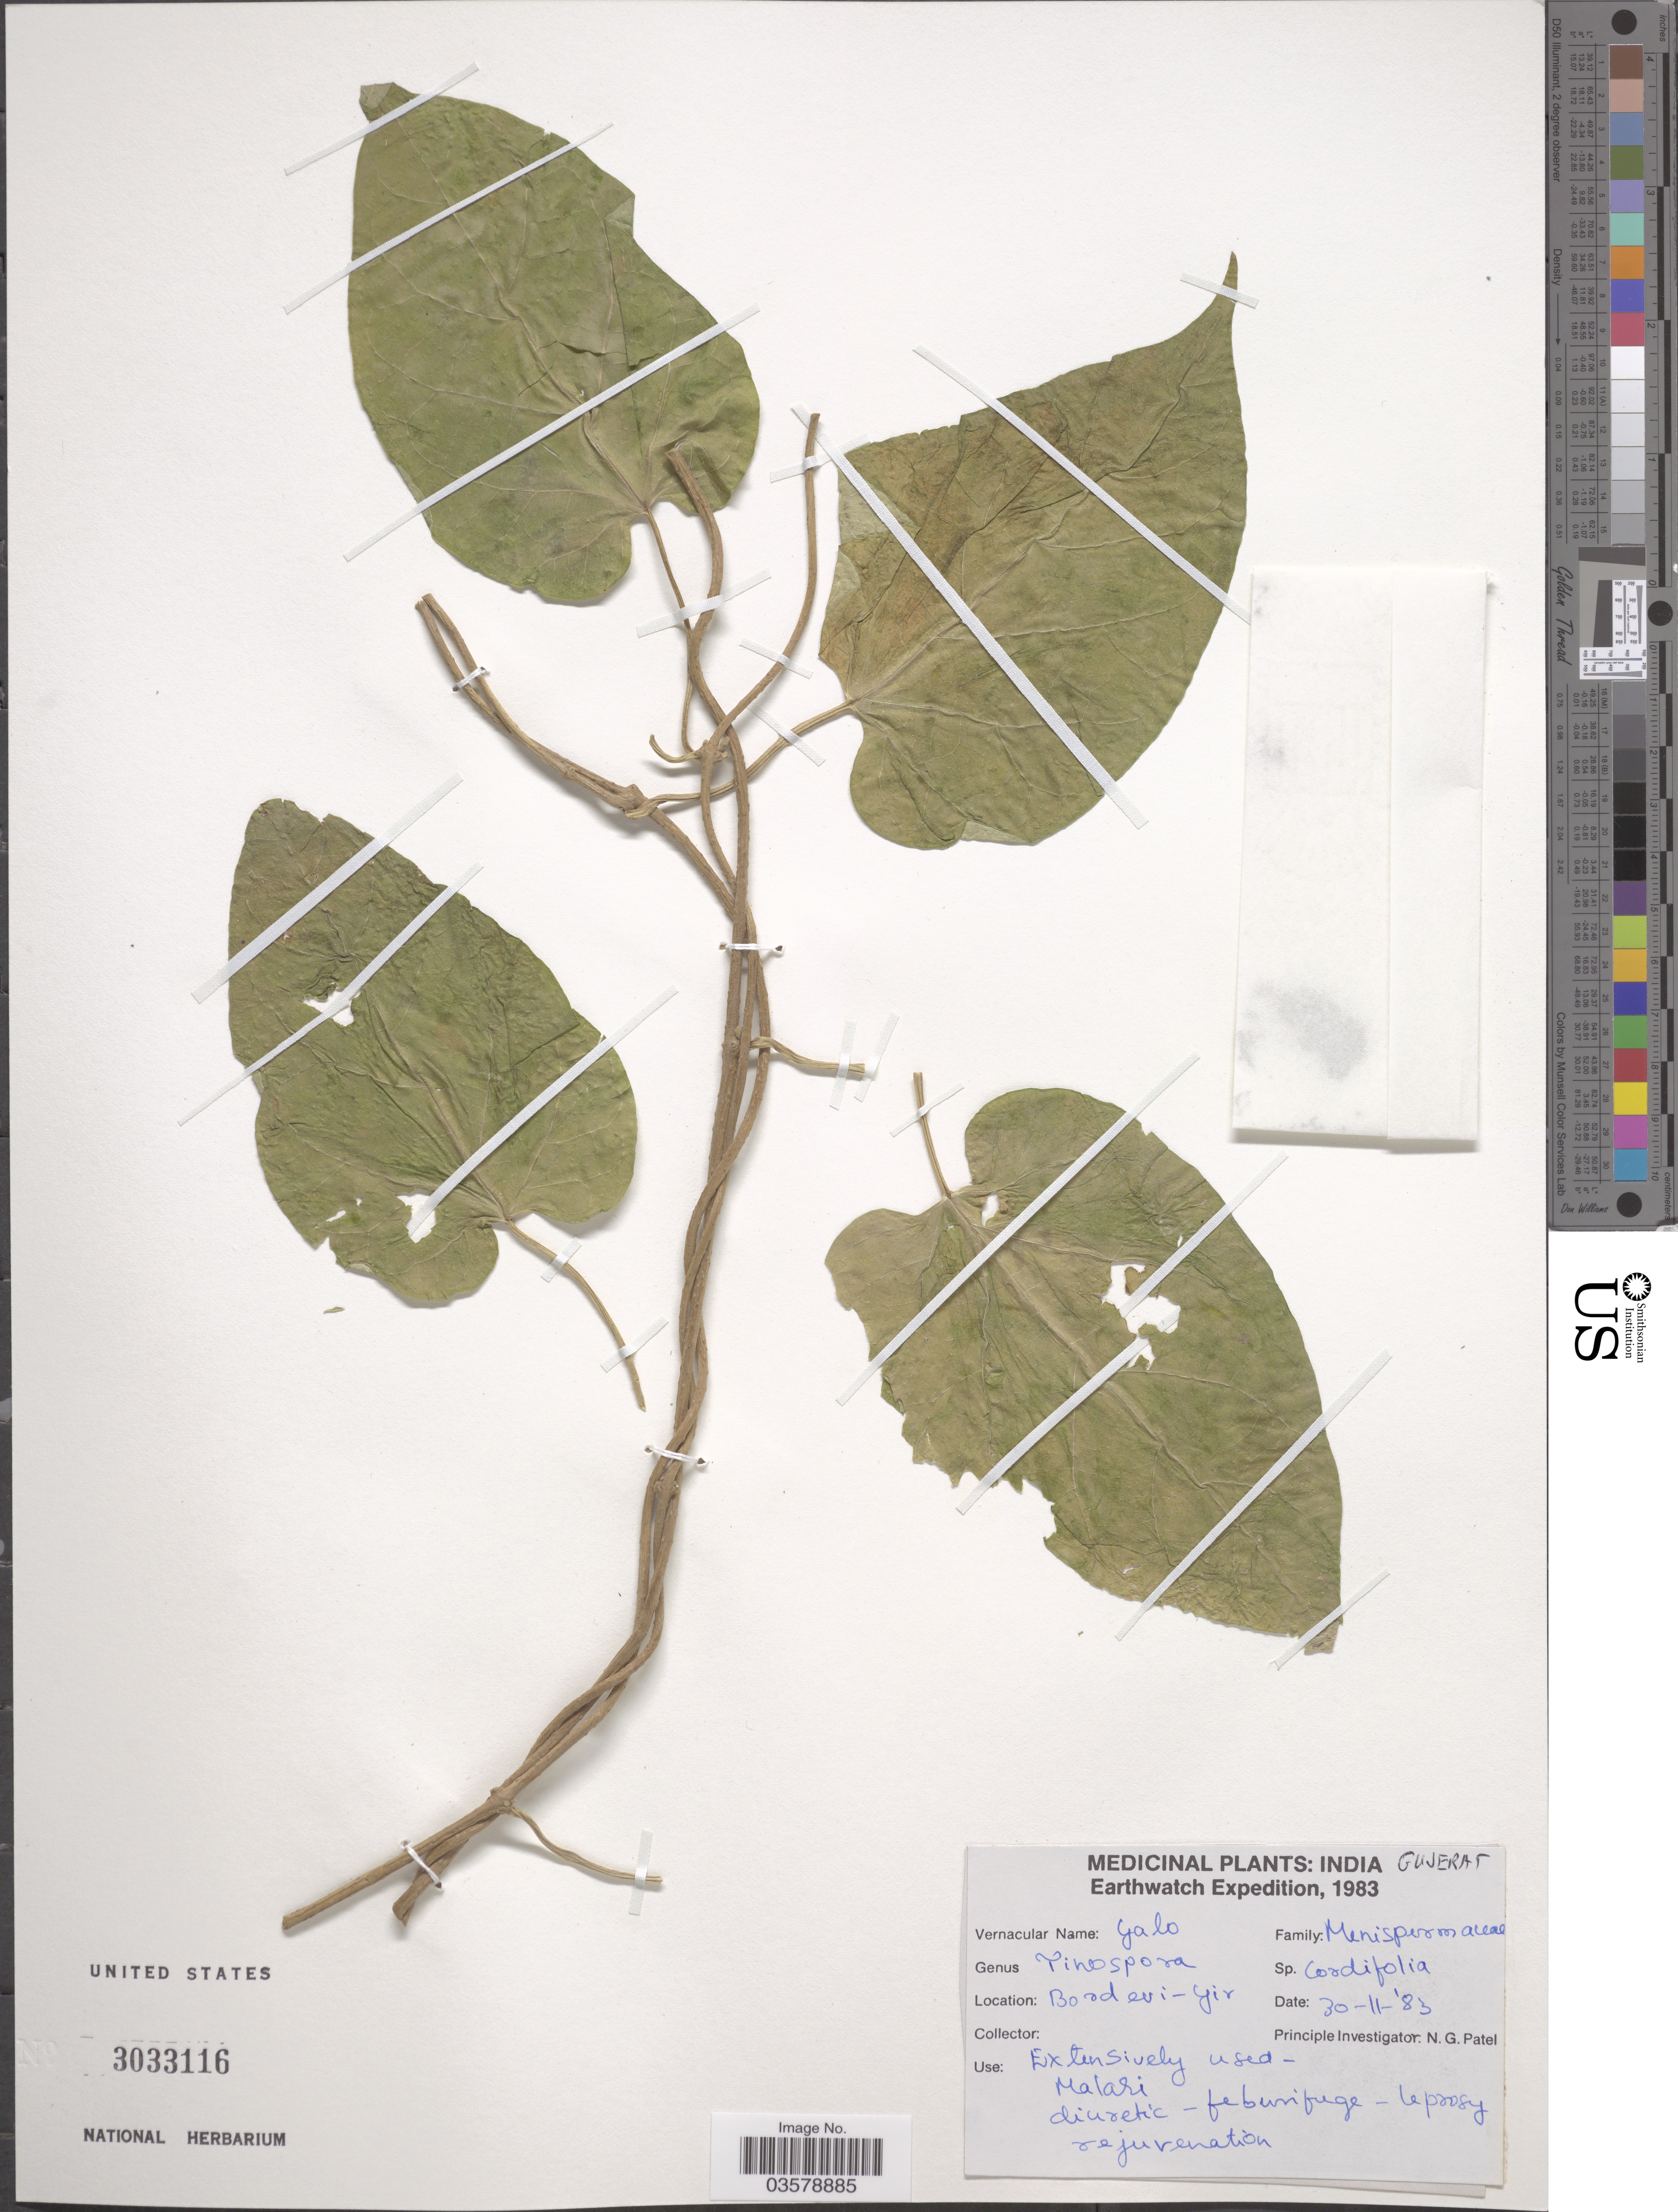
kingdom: Plantae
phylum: Tracheophyta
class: Magnoliopsida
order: Ranunculales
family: Menispermaceae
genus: Tinospora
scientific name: Tinospora cordifolia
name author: Miers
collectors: N. Patel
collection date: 1983-11-30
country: India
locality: Bordevi-Gir.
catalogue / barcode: US 3033116